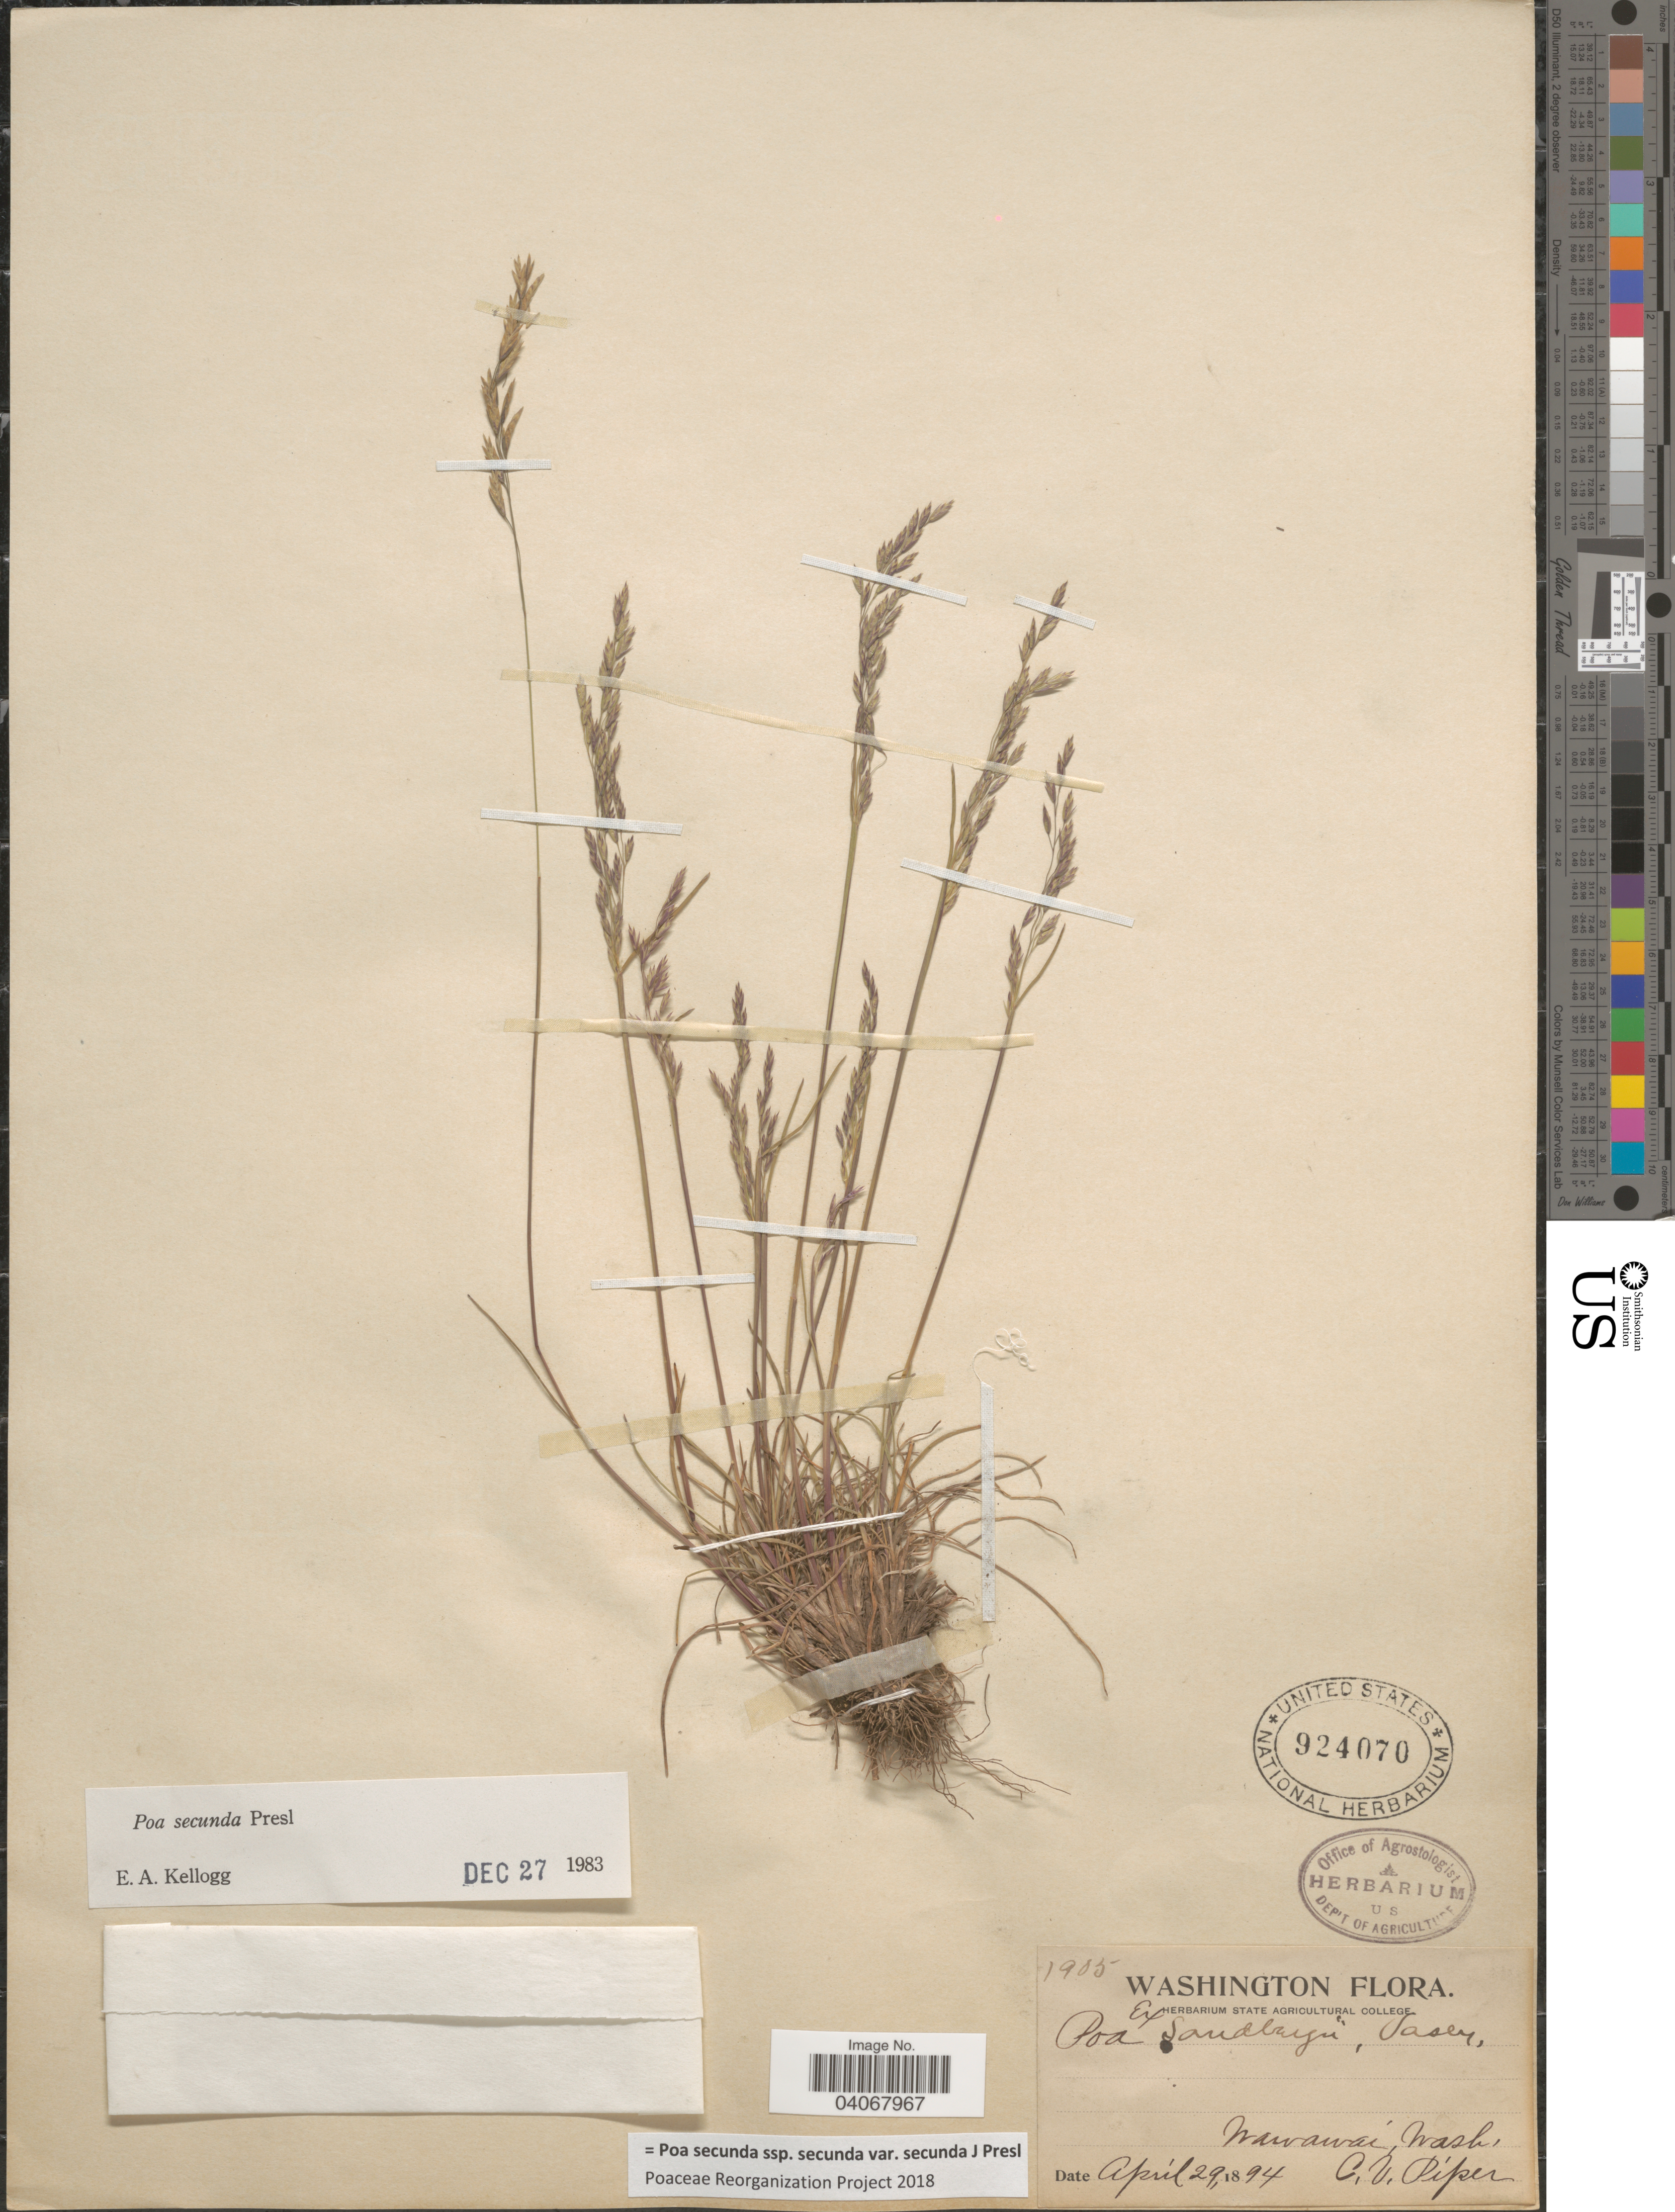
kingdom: Plantae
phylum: Tracheophyta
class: Liliopsida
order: Poales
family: Poaceae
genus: Poa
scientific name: Poa secunda subsp. secunda var. secunda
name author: J. Presl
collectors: C. V. Piper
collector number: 1905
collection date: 1894-04-29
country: United States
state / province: Washington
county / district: Whitman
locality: Wawawai.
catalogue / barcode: US 924070